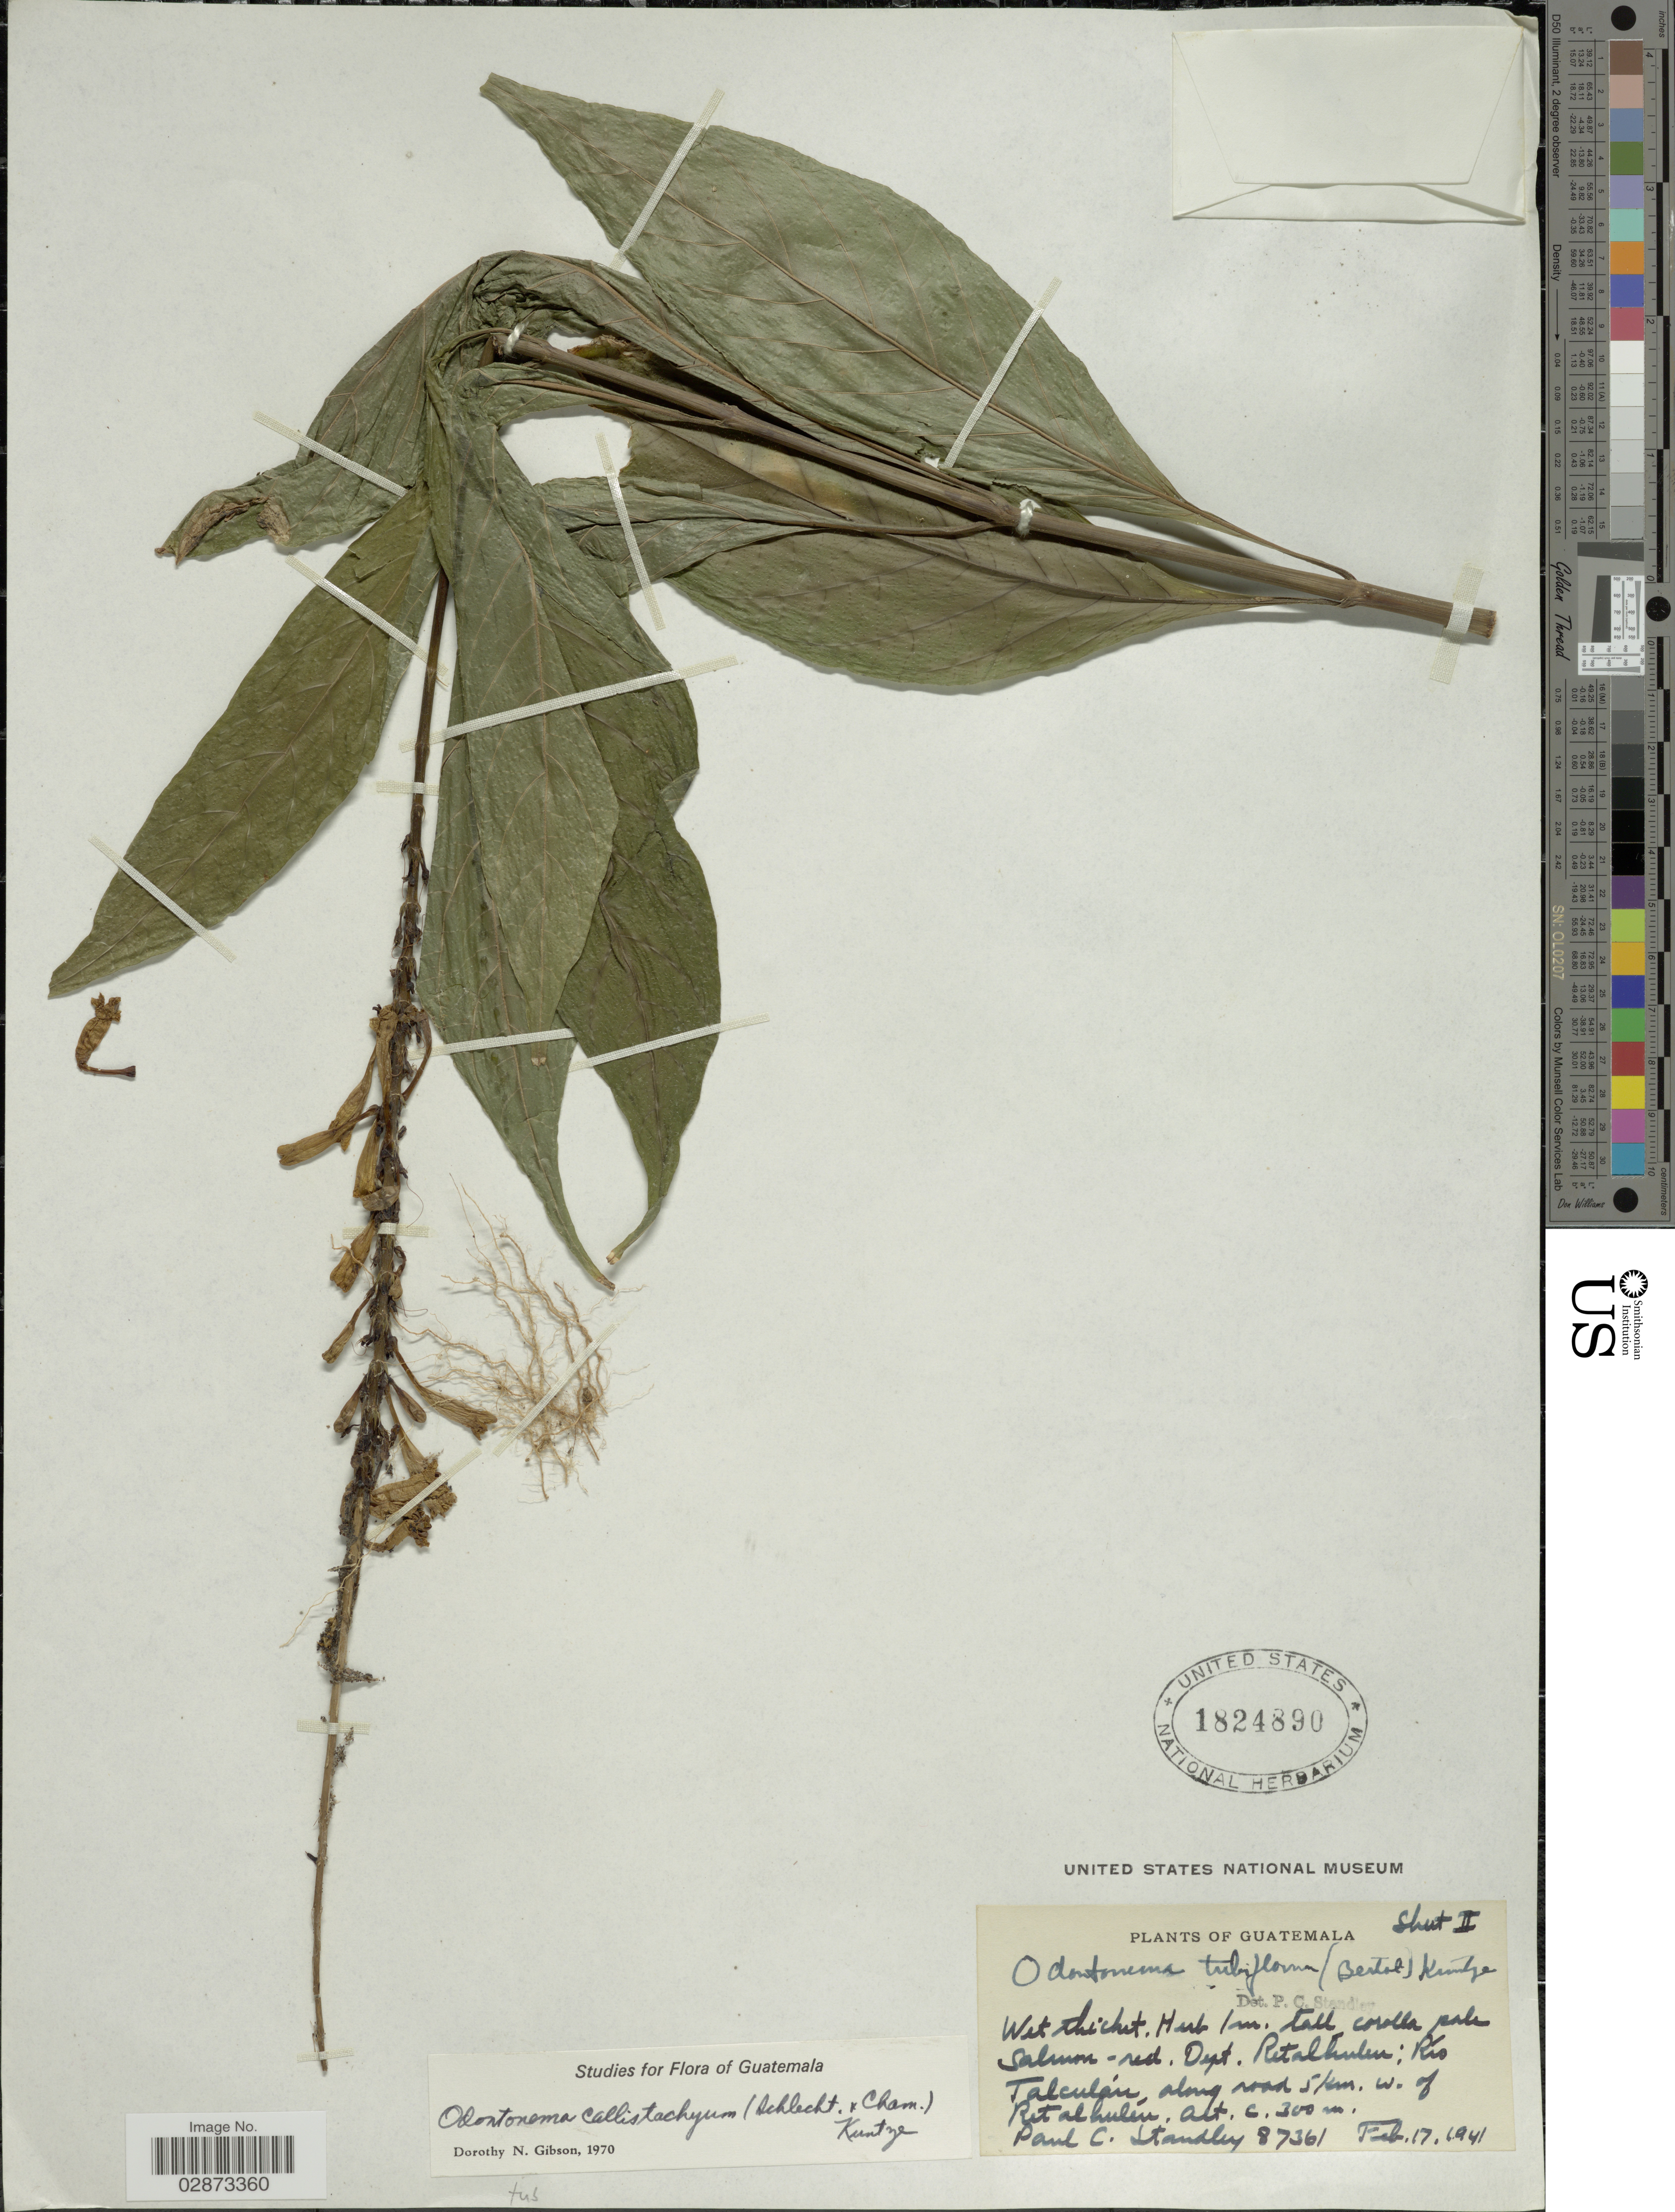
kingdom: Plantae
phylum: Tracheophyta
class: Magnoliopsida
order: Lamiales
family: Acanthaceae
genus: Odontonema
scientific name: Odontonema callistachyum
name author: (Schltdl. & Cham.) Kuntze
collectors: P. C. Standley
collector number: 87361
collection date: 1941-02-17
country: Guatemala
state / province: Retalhuleu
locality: Dept. Retalhuleu: Río Talculán, along road 5 km. w. of Retalhuleu.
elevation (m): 300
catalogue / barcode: US 1824890